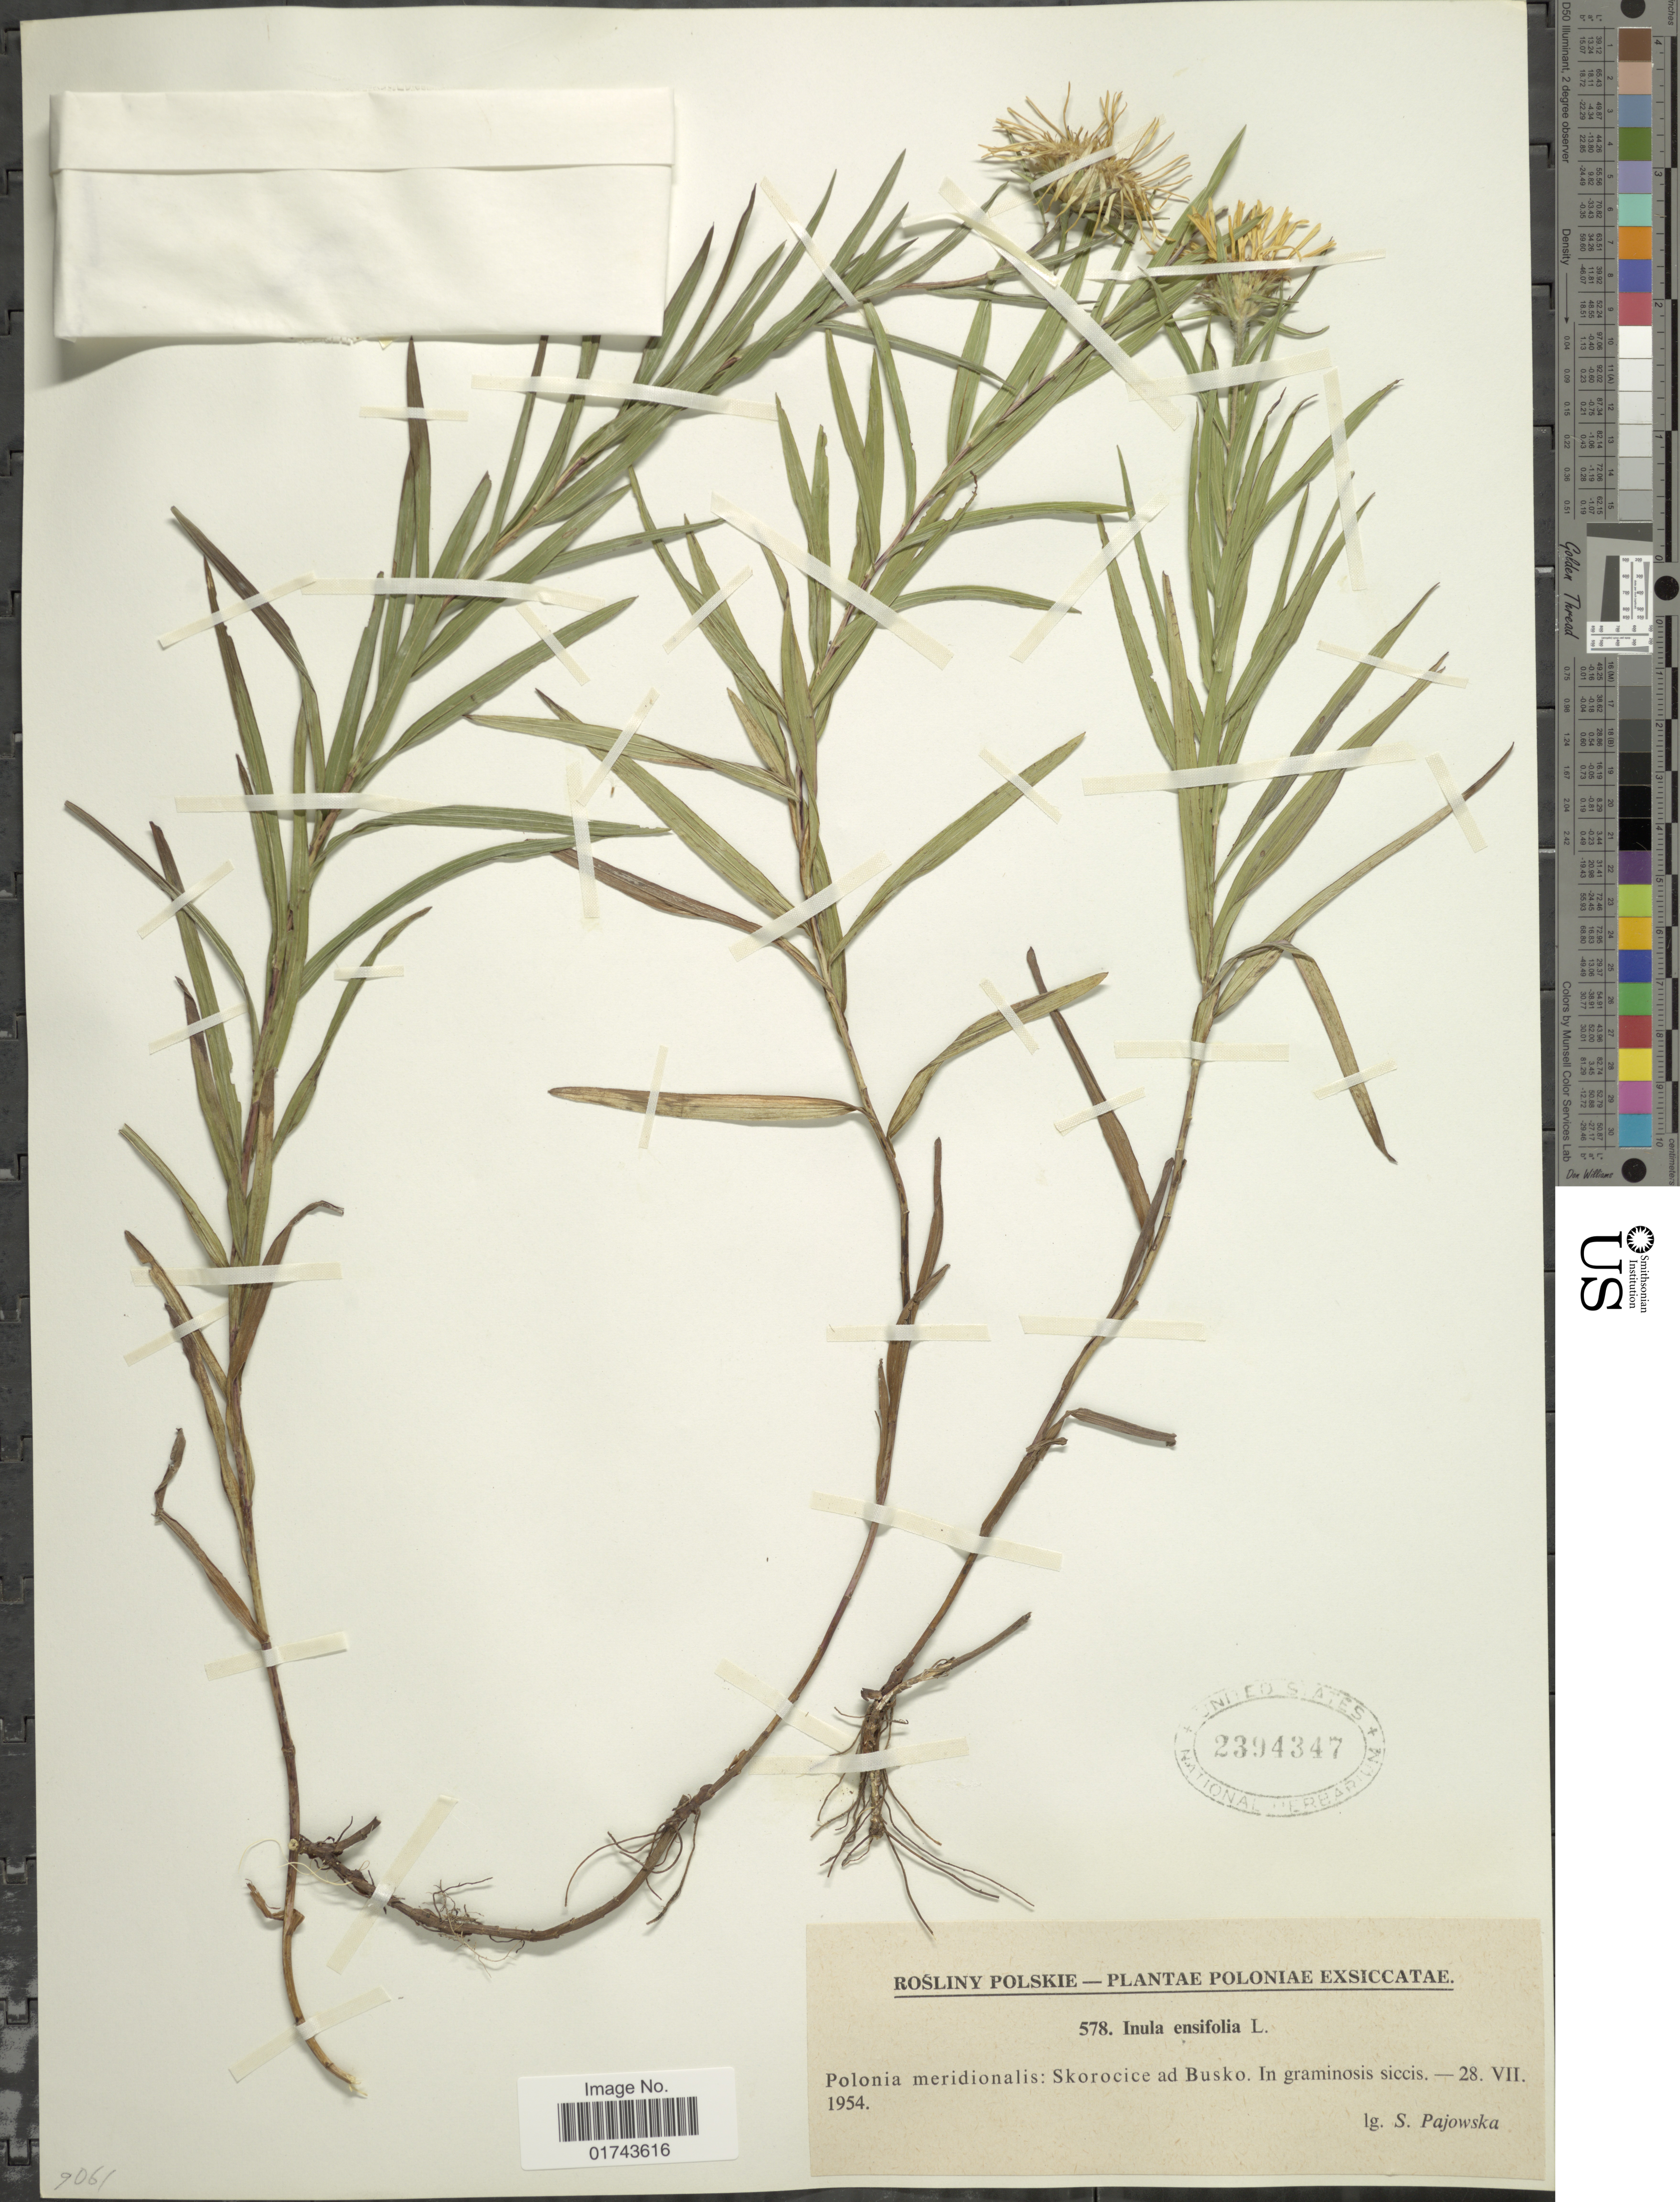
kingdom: Plantae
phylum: Tracheophyta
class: Magnoliopsida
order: Asterales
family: Asteraceae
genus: Inula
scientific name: Inula ensifolia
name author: L.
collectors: S. Pajowska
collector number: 578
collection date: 1954-07-28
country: Poland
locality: Polonia meridionalis: Skorocice ad Busko. In graminosis siccis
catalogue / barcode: US 2394347